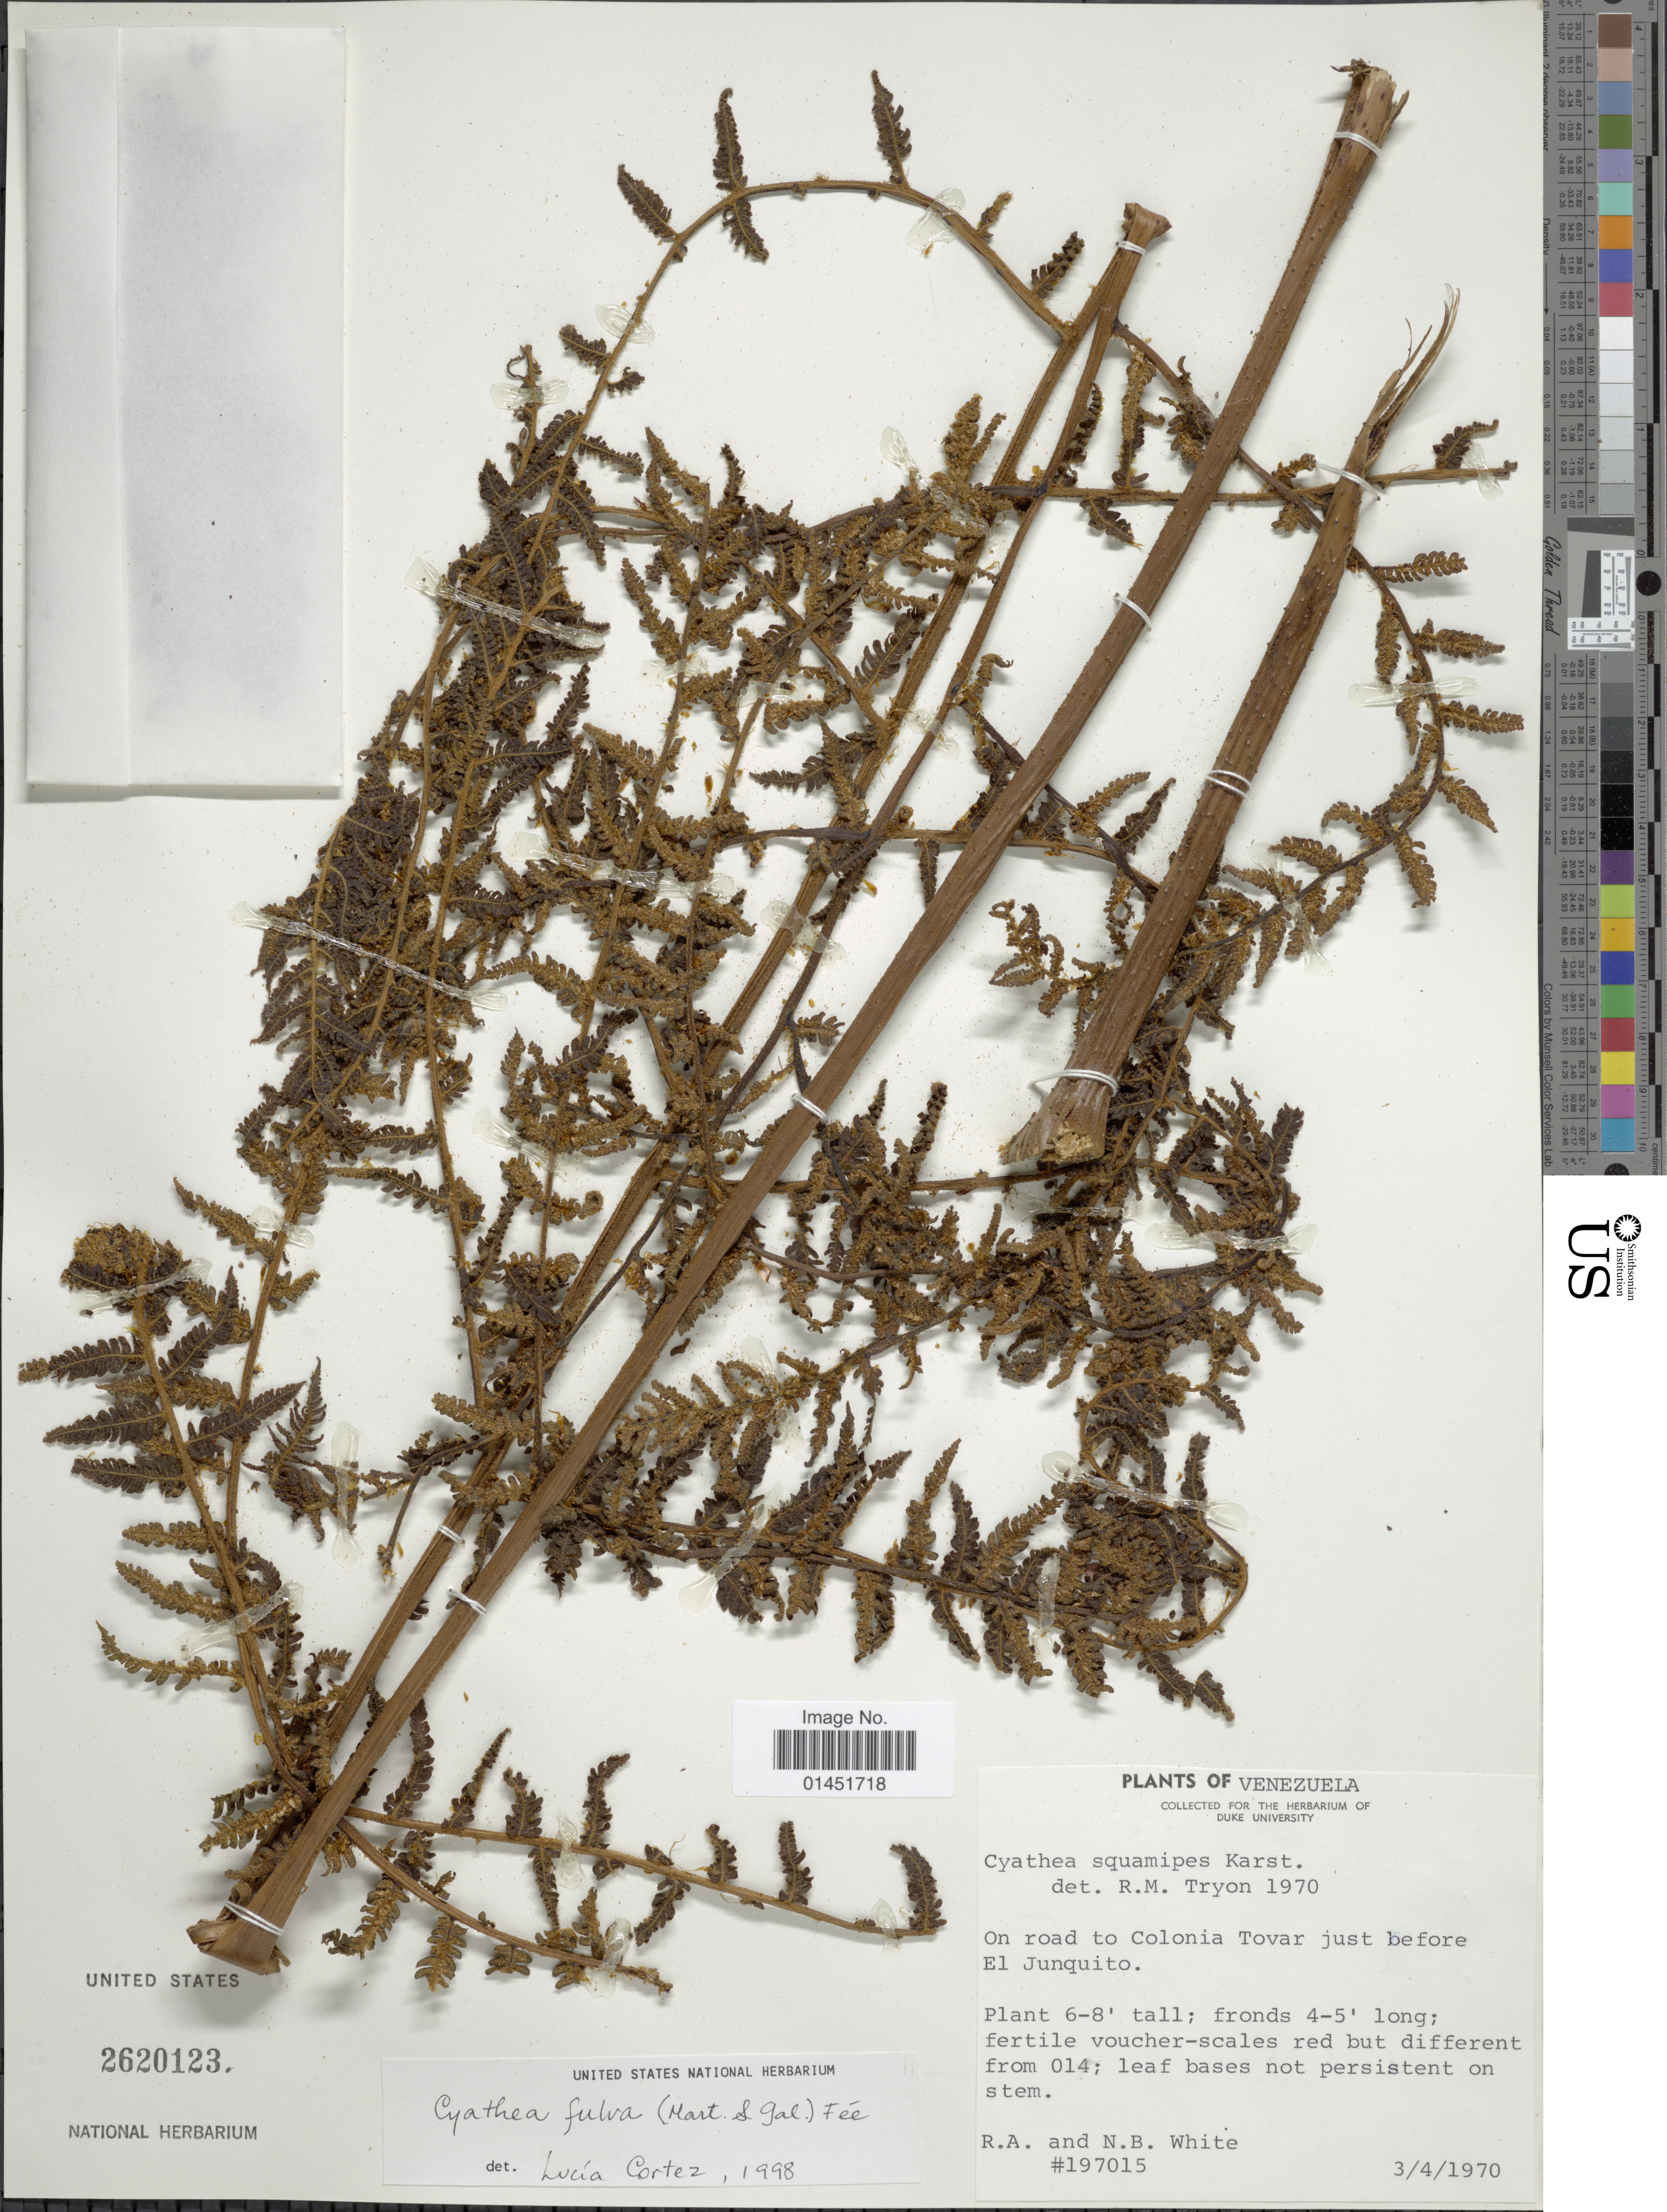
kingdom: Plantae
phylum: Tracheophyta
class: Polypodiopsida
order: Cyatheales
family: Cyatheaceae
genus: Cyathea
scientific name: Cyathea fulva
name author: (M. Martens & Galeotti) Fée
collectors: R. A. White & N. White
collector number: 197015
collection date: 1970-04-03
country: Venezuela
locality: On road to Colonia Tovar just before El Junquito.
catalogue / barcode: US 2620123